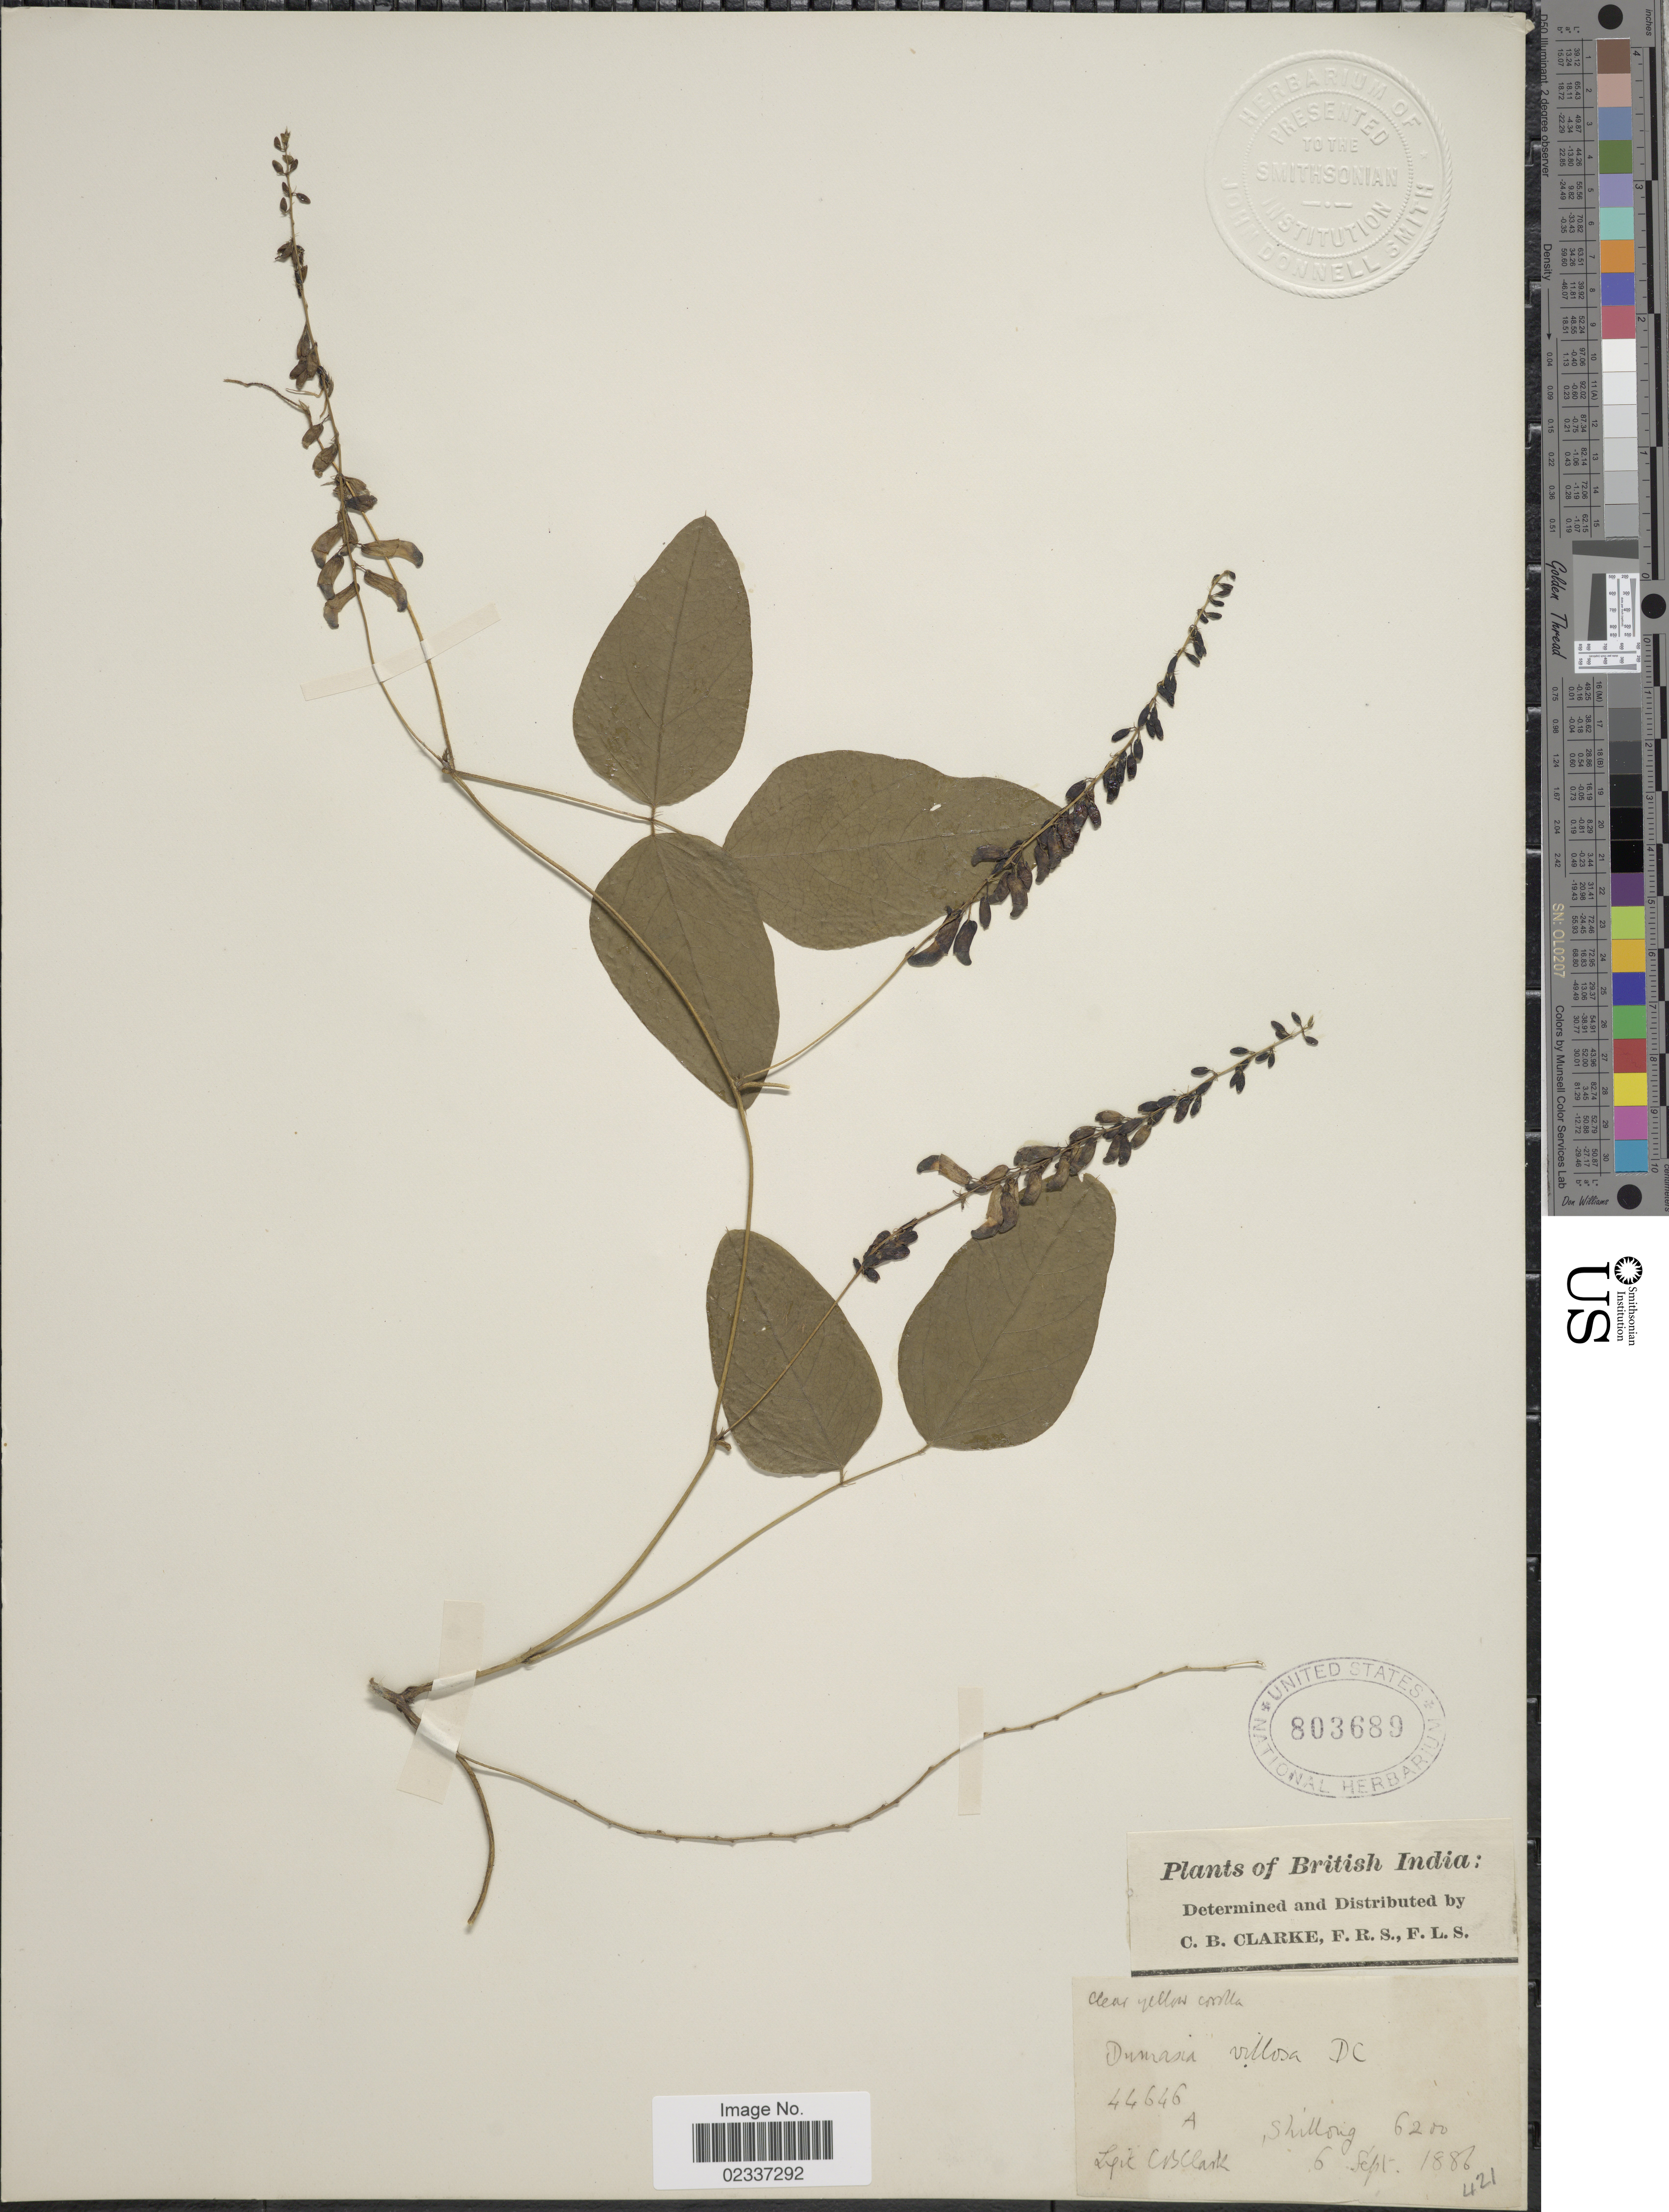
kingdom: Plantae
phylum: Tracheophyta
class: Magnoliopsida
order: Fabales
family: Fabaceae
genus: Dumasia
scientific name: Dumasia villosa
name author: DC.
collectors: C. B. Clarke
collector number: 44646A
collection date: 1886-09-06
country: India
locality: British India, Shillong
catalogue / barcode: US 803689